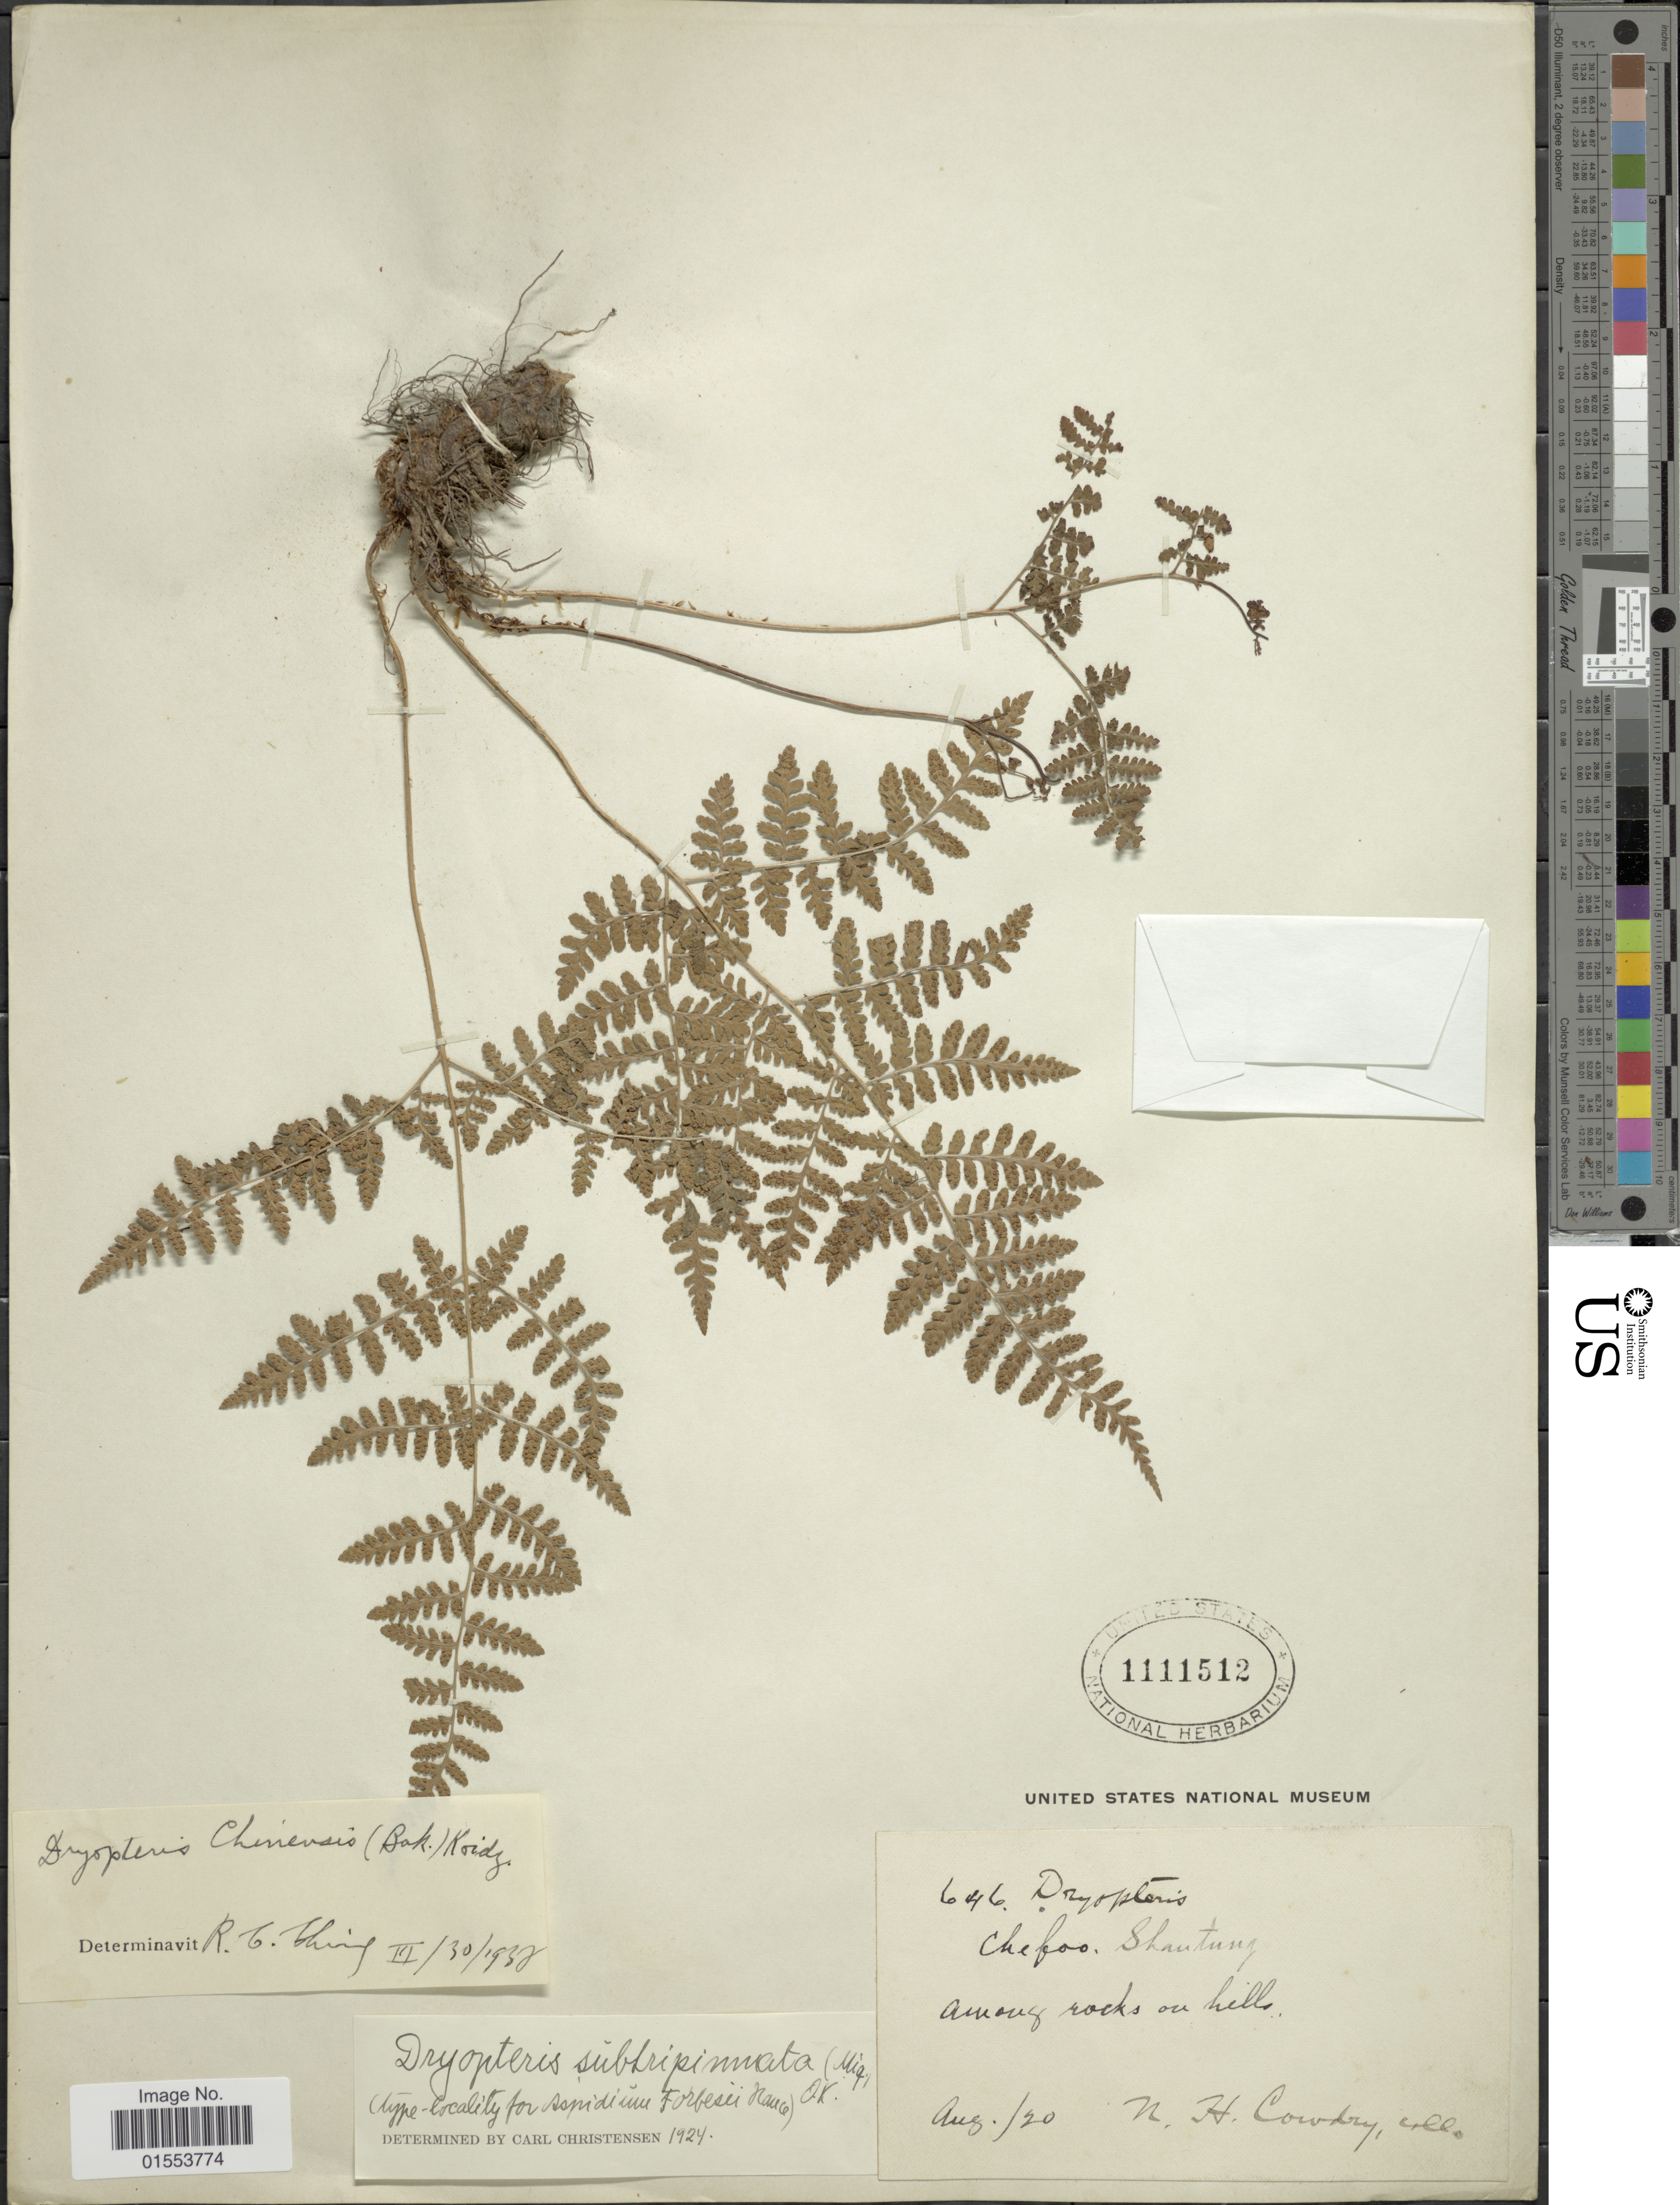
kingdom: Plantae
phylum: Tracheophyta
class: Polypodiopsida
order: Polypodiales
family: Dryopteridaceae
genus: Dryopteris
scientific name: Dryopteris chinensis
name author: (Baker) Koidz.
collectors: N. H. Cowdry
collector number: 646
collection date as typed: Transcribed d/m/y: /8/20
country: China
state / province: Shandong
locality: Chefoo, Shantung.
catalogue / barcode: US 1111512